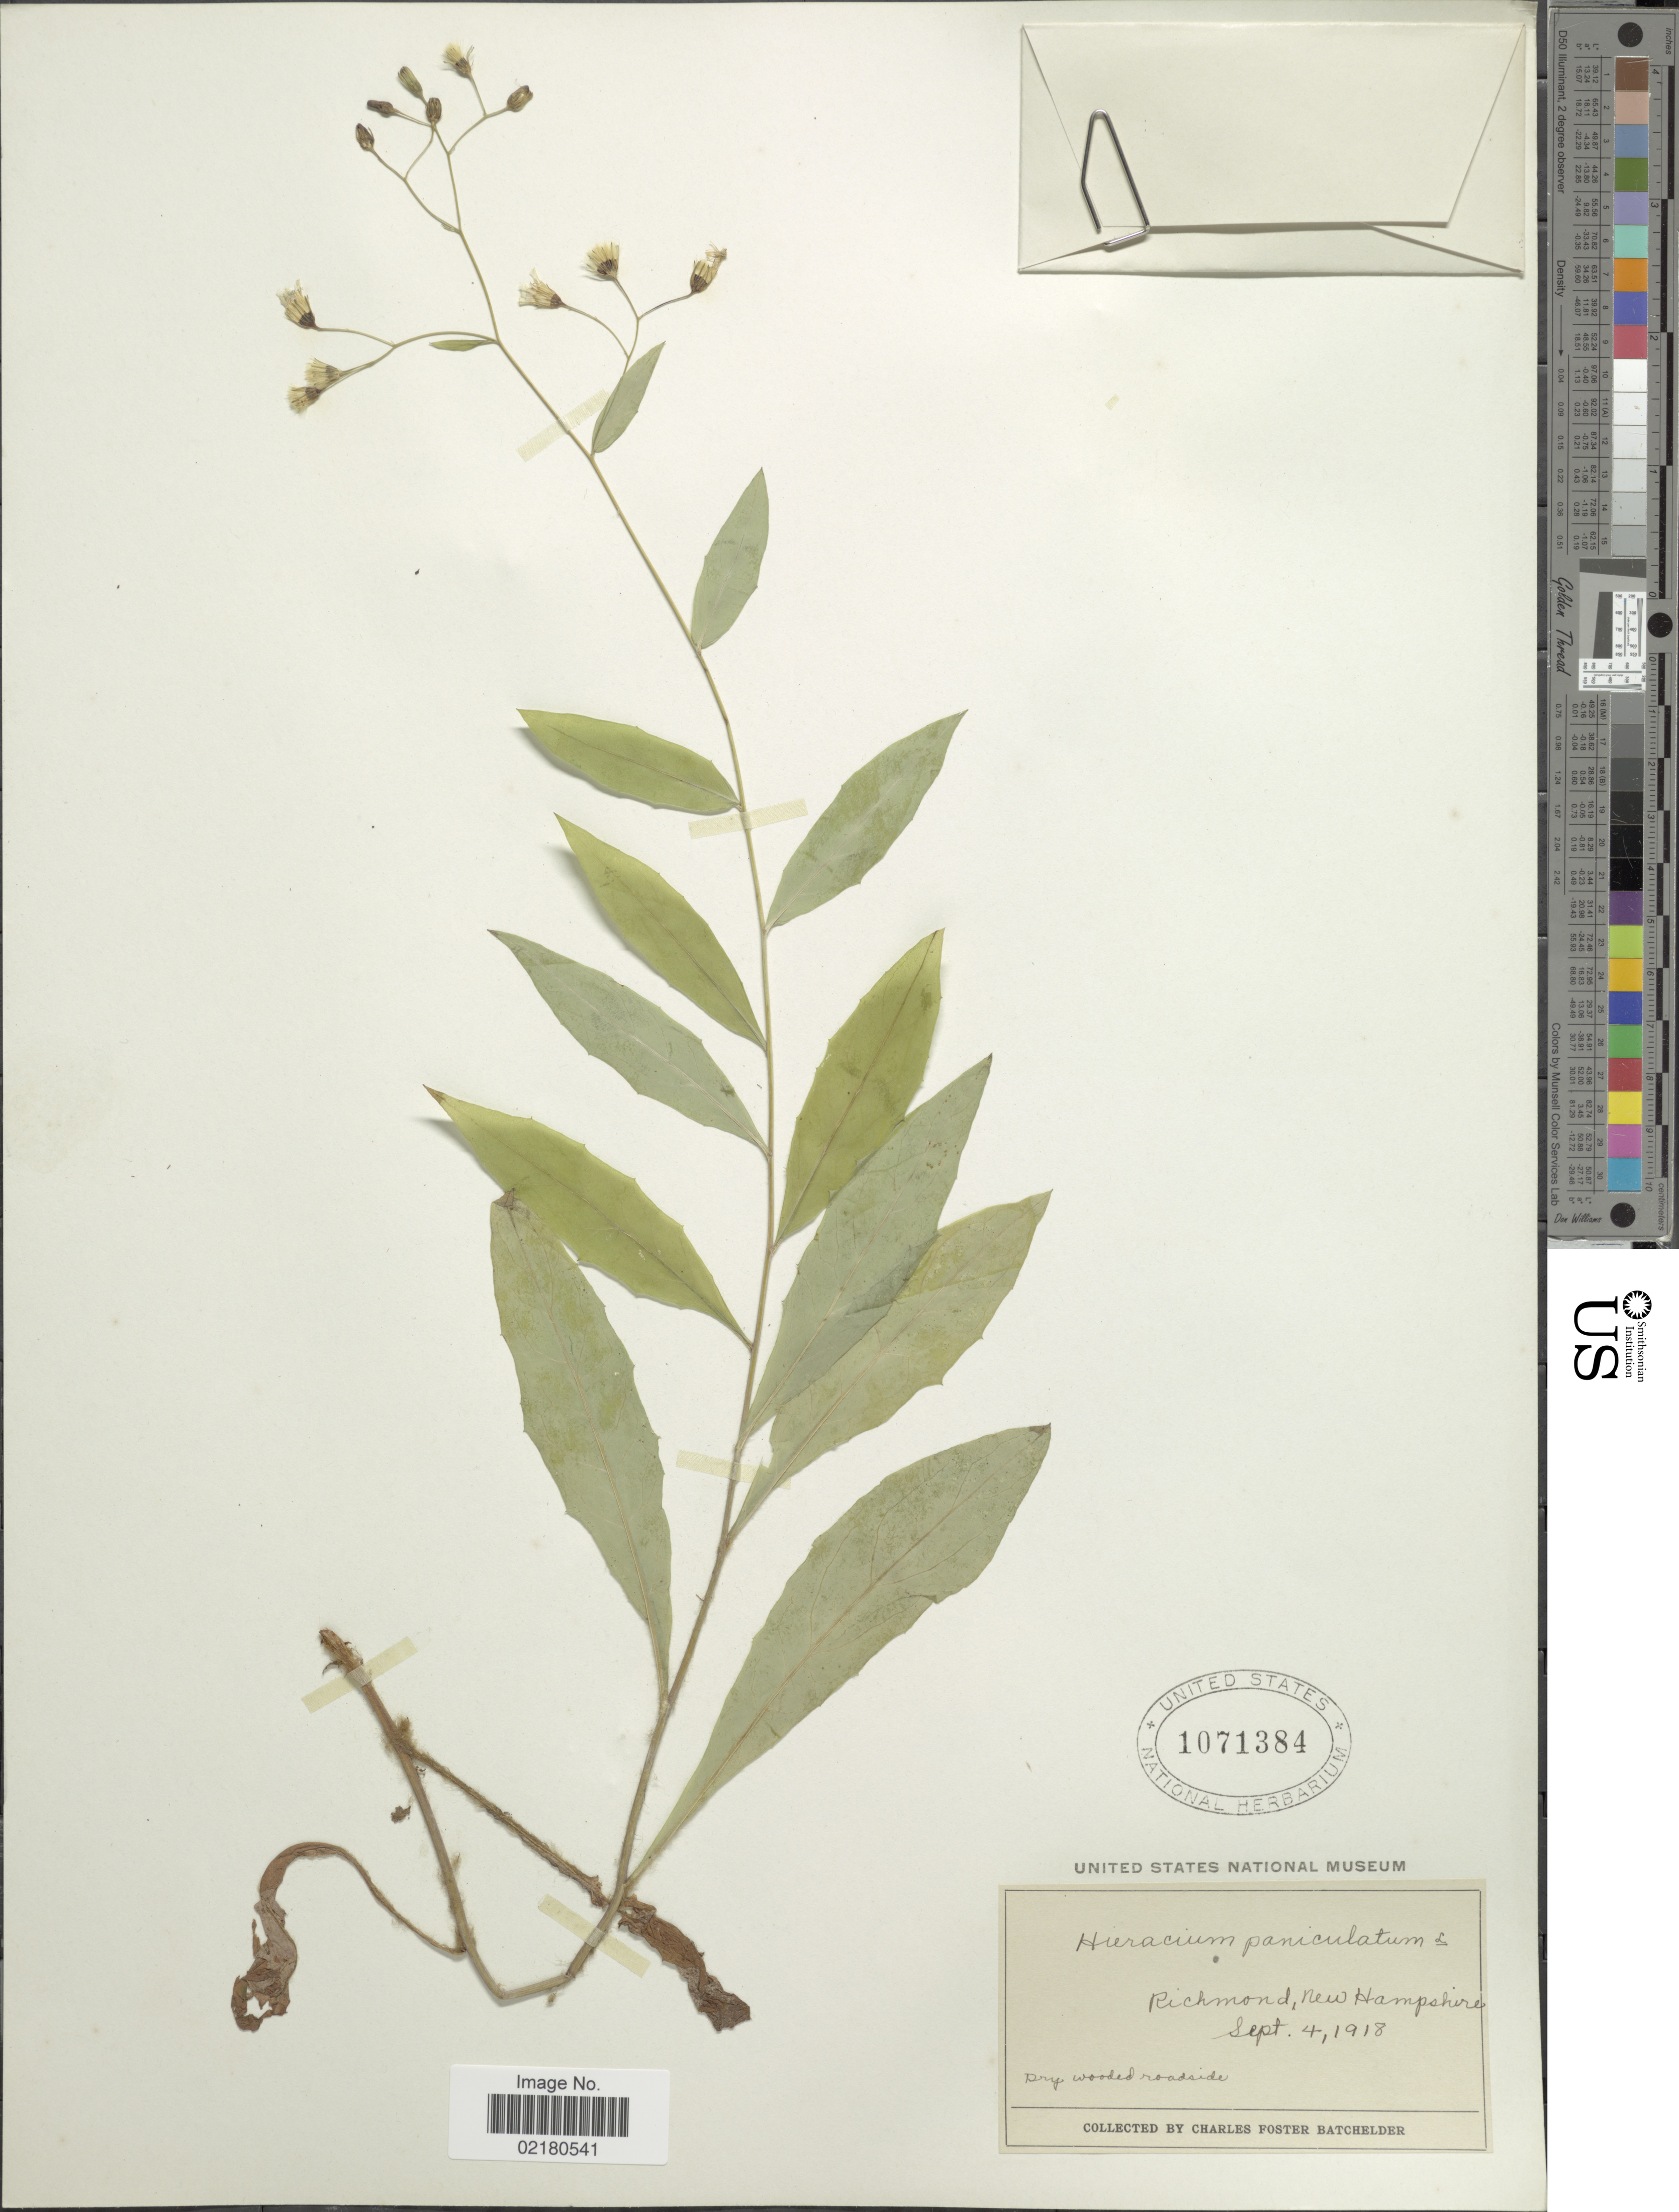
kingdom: Plantae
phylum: Tracheophyta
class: Magnoliopsida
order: Asterales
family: Asteraceae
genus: Hieracium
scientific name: Hieracium paniculatum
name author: L.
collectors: C. Batchelder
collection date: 1918-09-04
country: United States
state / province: New Hampshire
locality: Richmond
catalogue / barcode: US 1071384